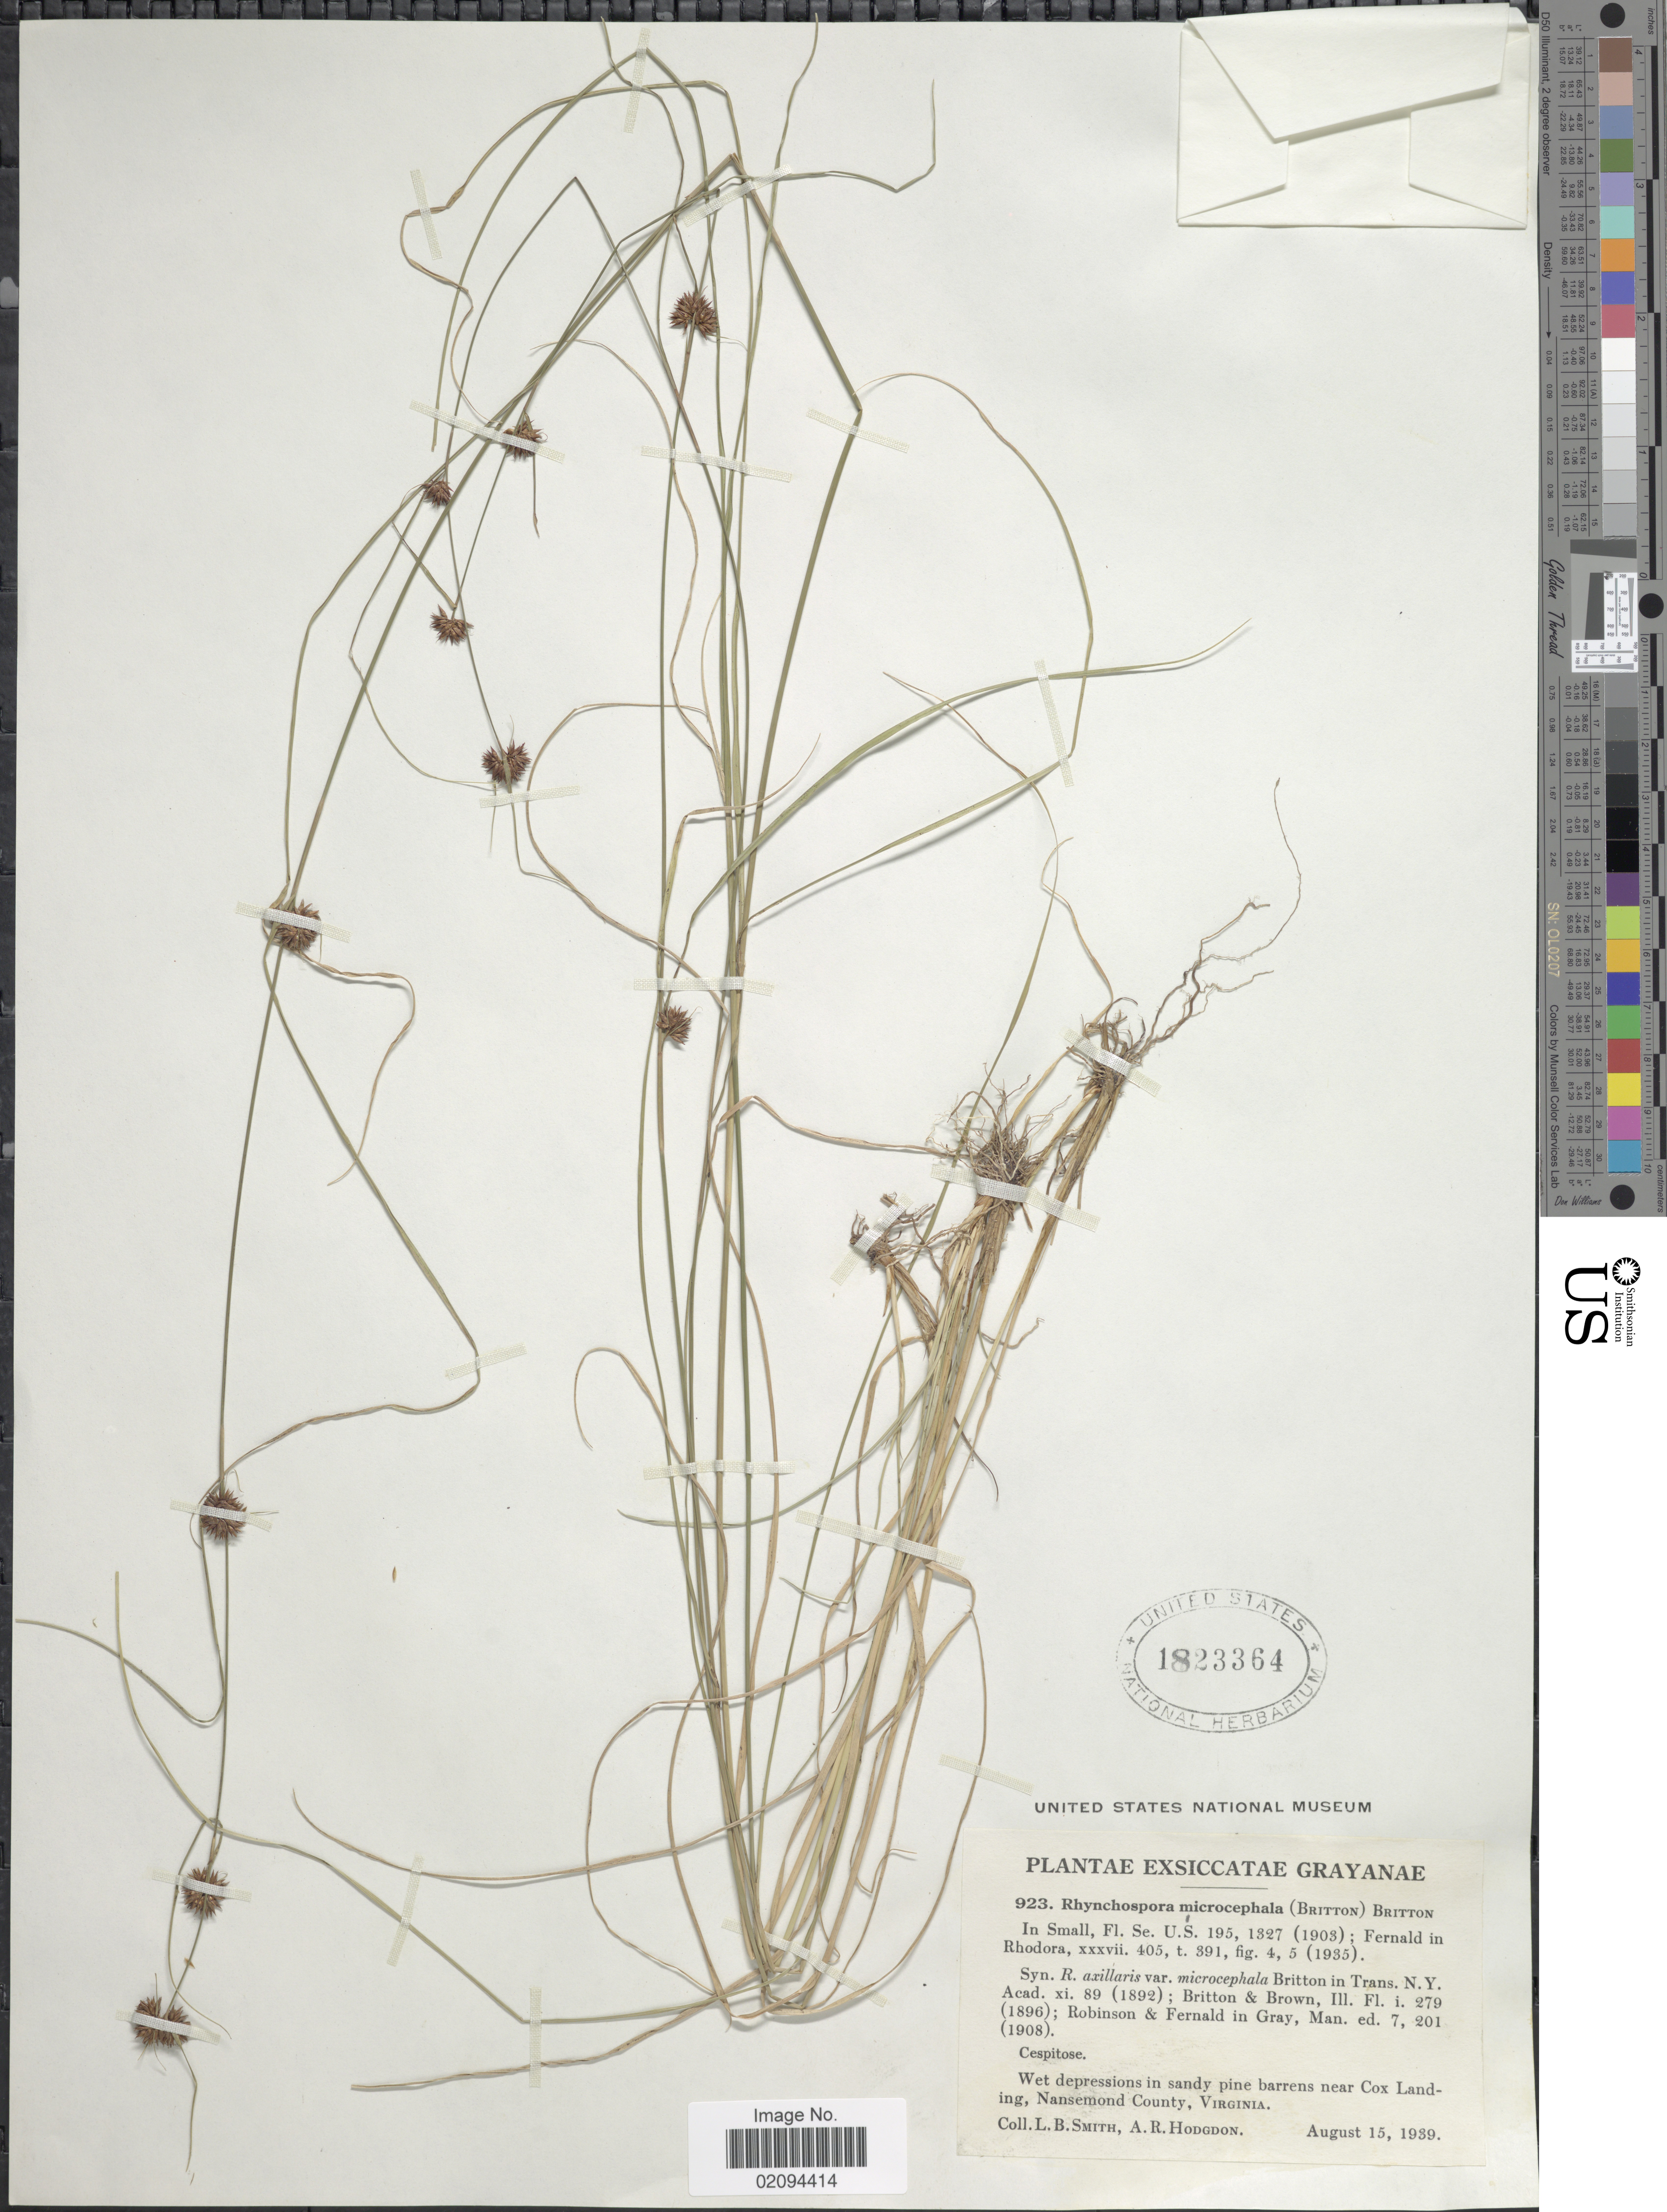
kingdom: Plantae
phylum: Tracheophyta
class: Liliopsida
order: Poales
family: Cyperaceae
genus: Rhynchospora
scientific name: Rhynchospora chalarocephala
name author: Fernald & Gale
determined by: Naczi, R. F. C.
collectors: L. Smith & A. R. Hodgdon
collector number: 923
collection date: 1939-08-15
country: United States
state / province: Virginia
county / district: City of Suffolk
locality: Wet depressions in sandy pine barrens near Cox Landing, Nansemond County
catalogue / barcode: US 1823364